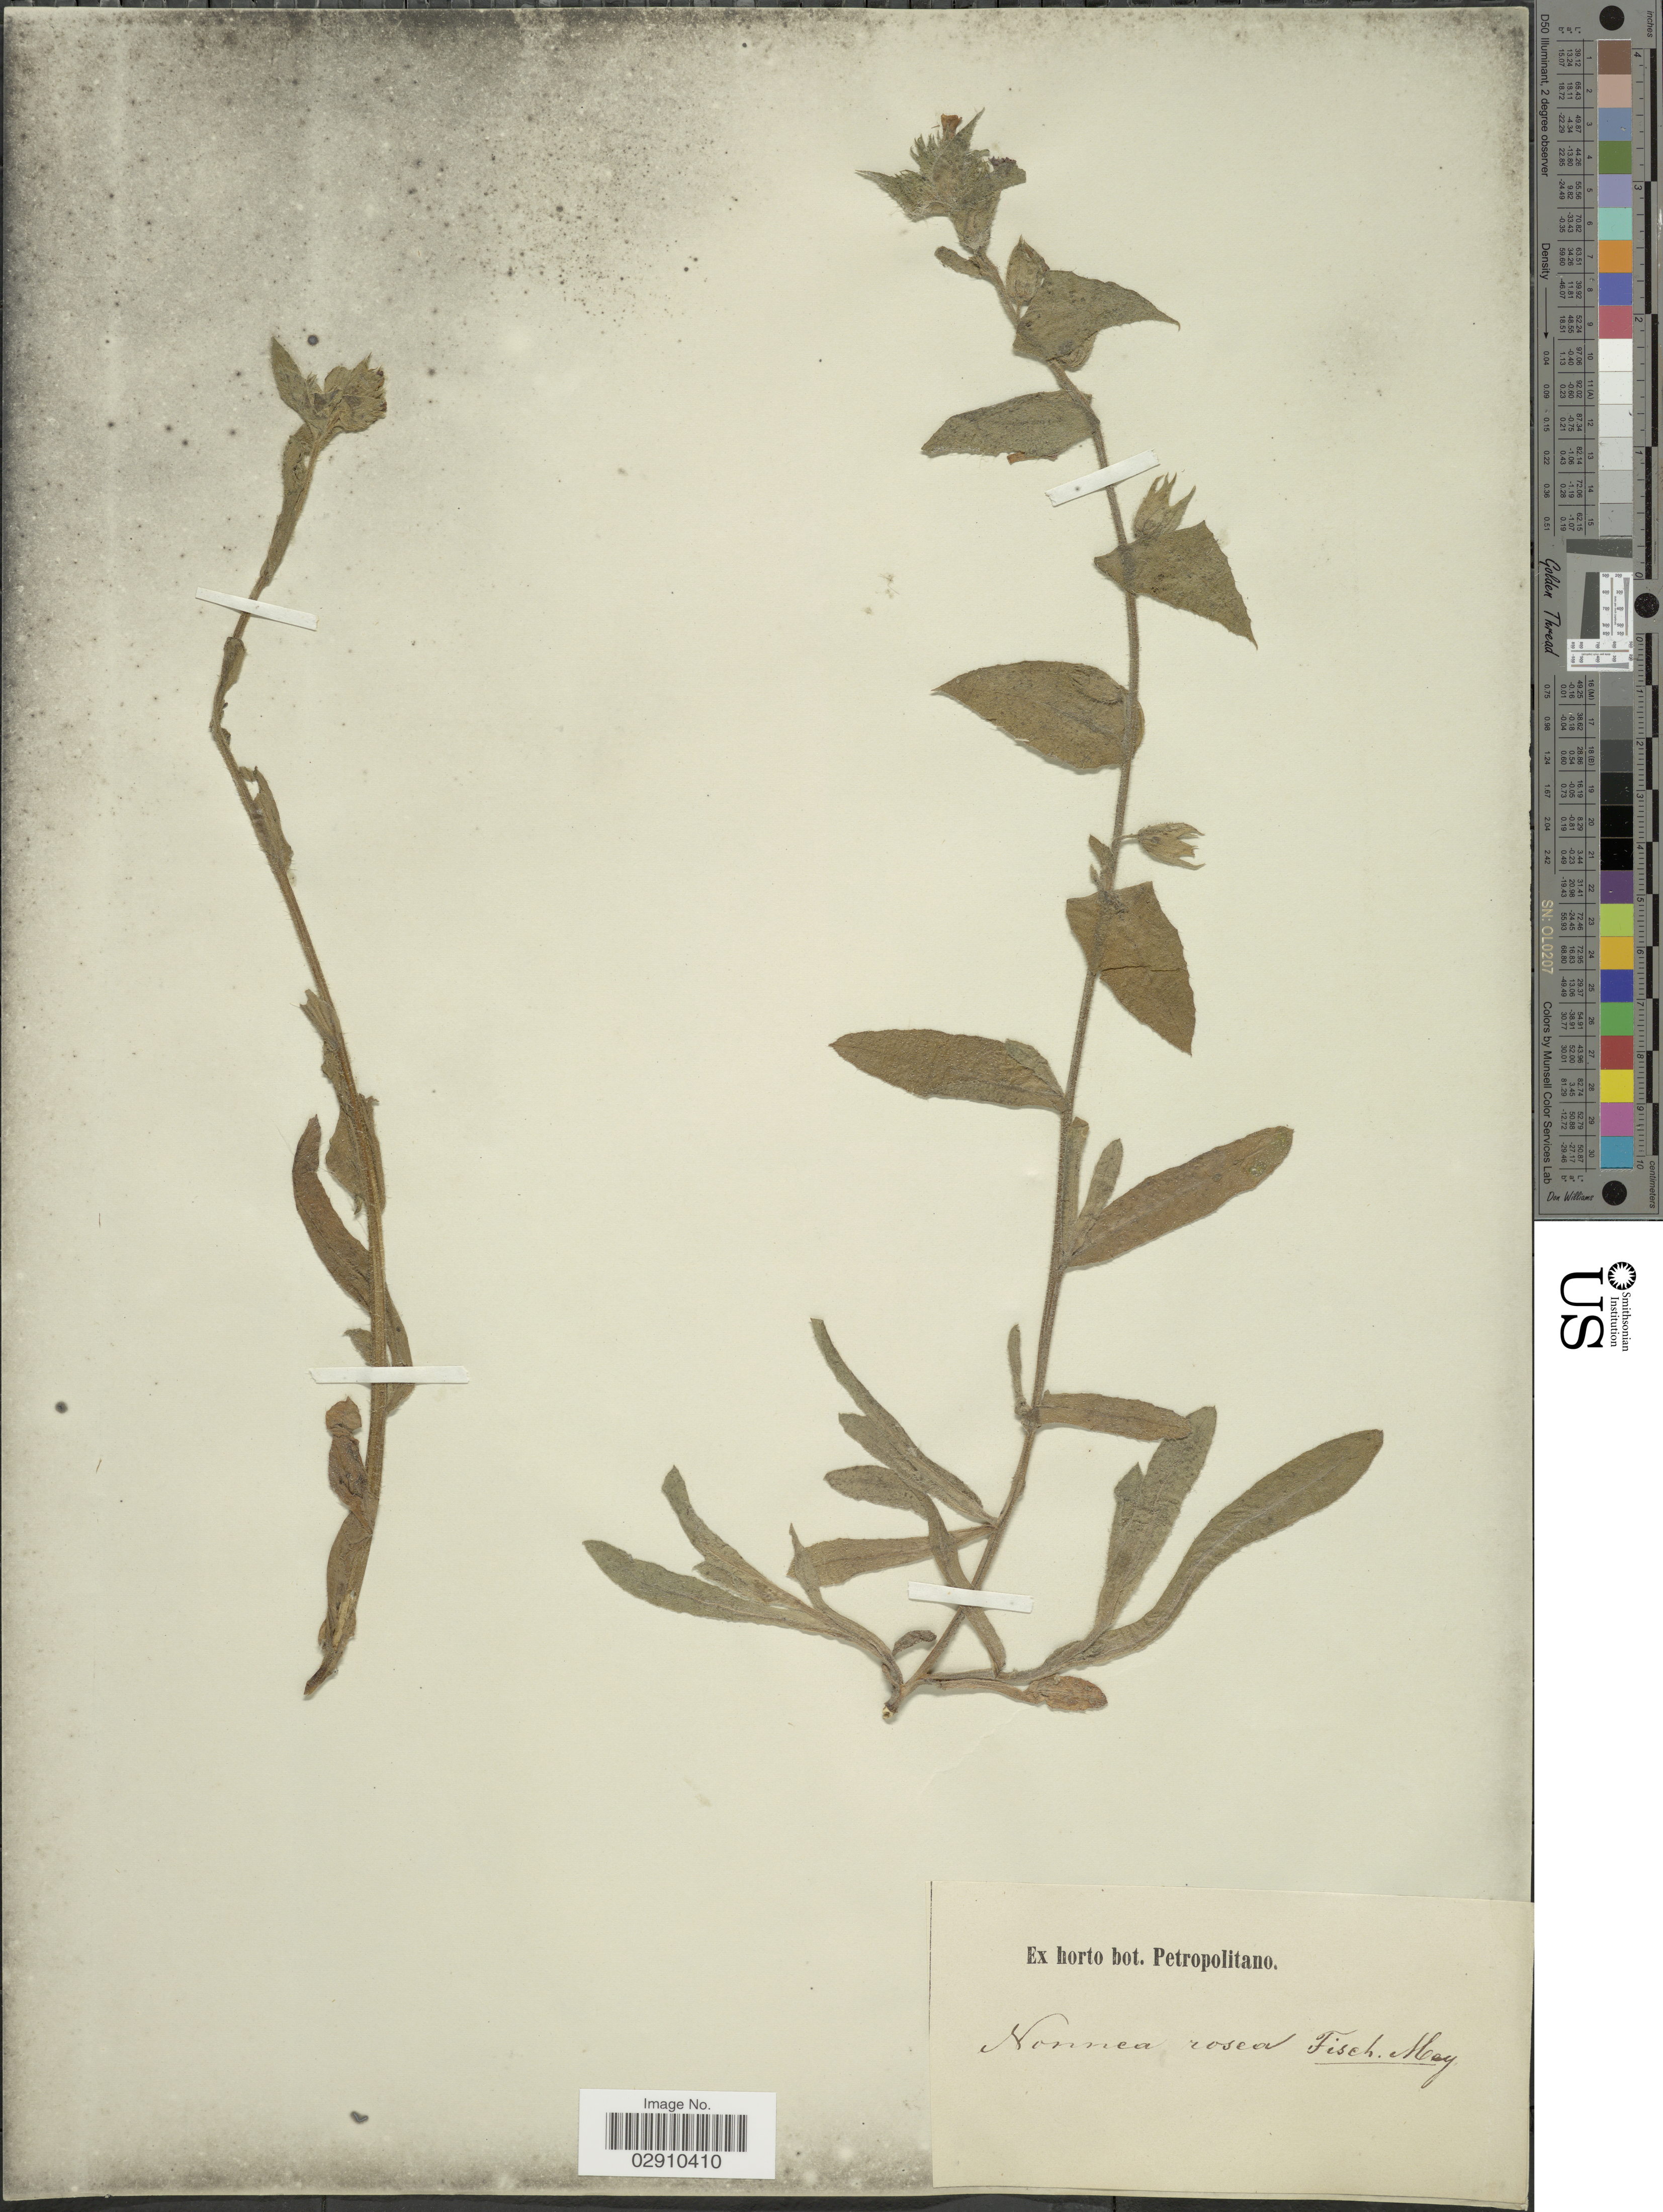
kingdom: Plantae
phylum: Tracheophyta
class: Magnoliopsida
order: Boraginales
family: Boraginaceae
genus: Nonea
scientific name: Nonea rosea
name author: Link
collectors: ex Horto Bot. Petropolitano